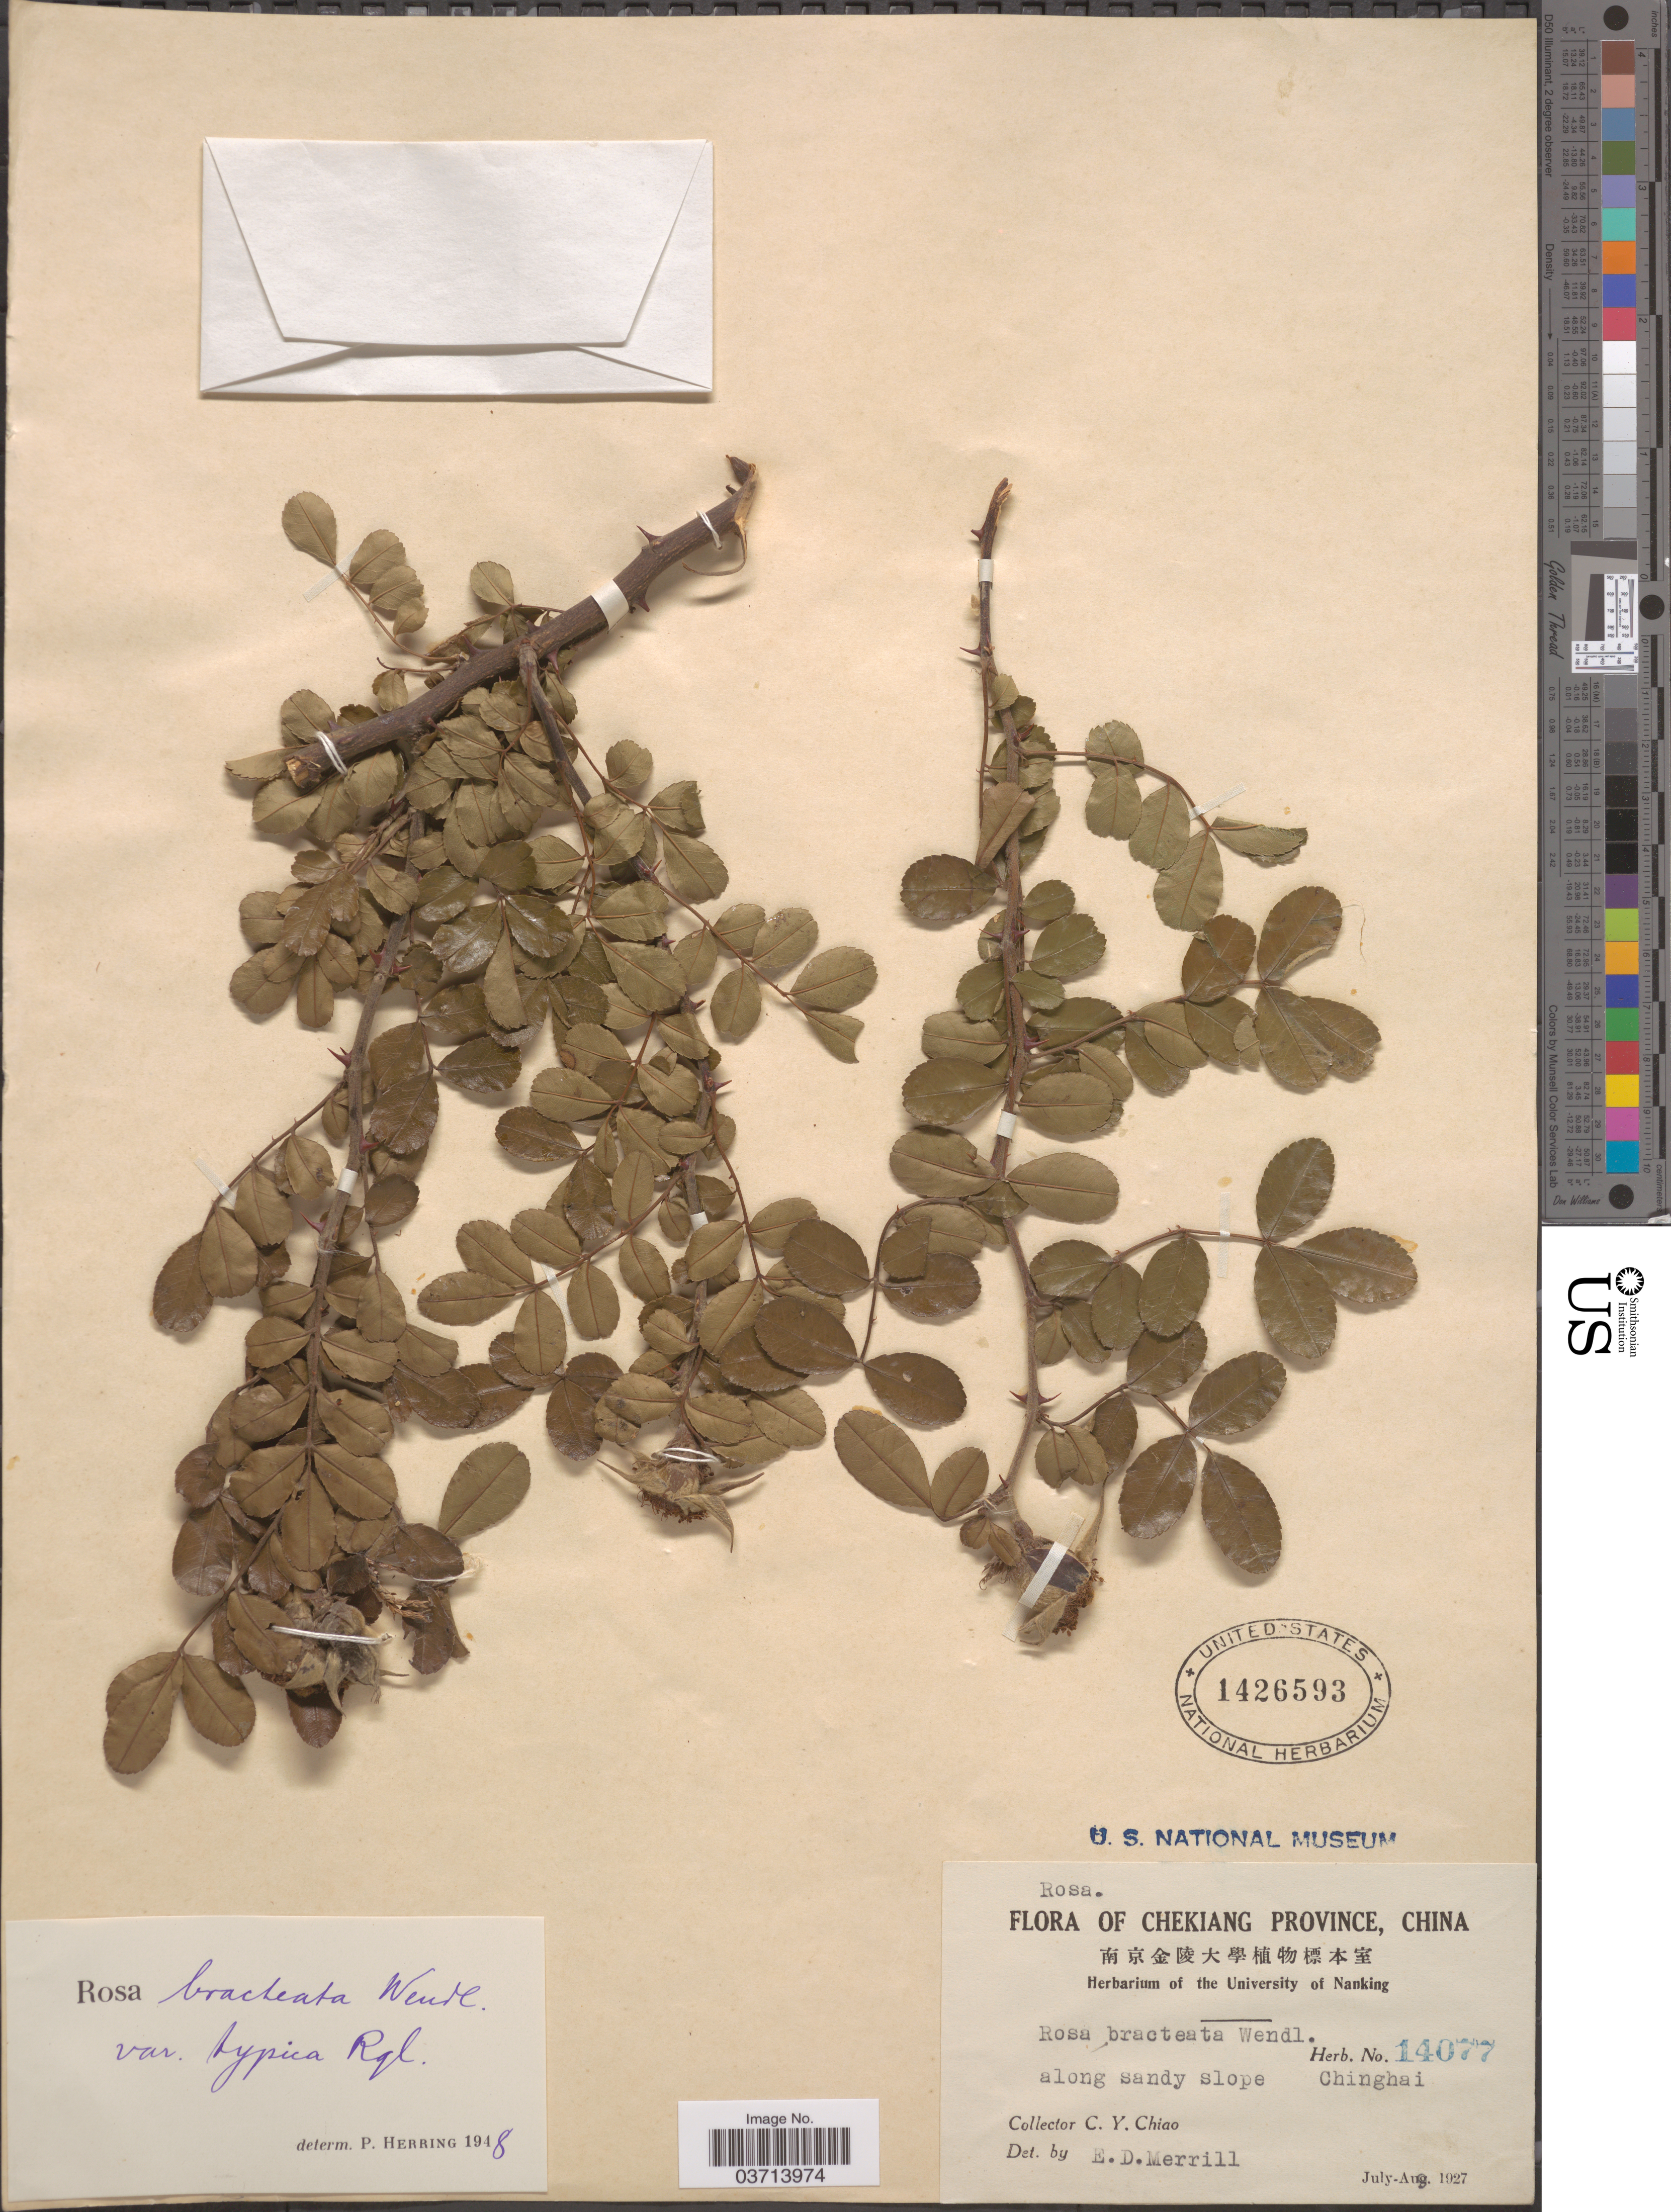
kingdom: Plantae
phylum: Tracheophyta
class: Magnoliopsida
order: Rosales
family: Rosaceae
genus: Rosa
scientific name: Rosa bracteata var. typica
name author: Lindl.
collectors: C. Y. Chiao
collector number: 14077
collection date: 1927-07-08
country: China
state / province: Zhejiang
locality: Chekiang Province. Along sandy slope Chinghai.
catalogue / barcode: US 1426593